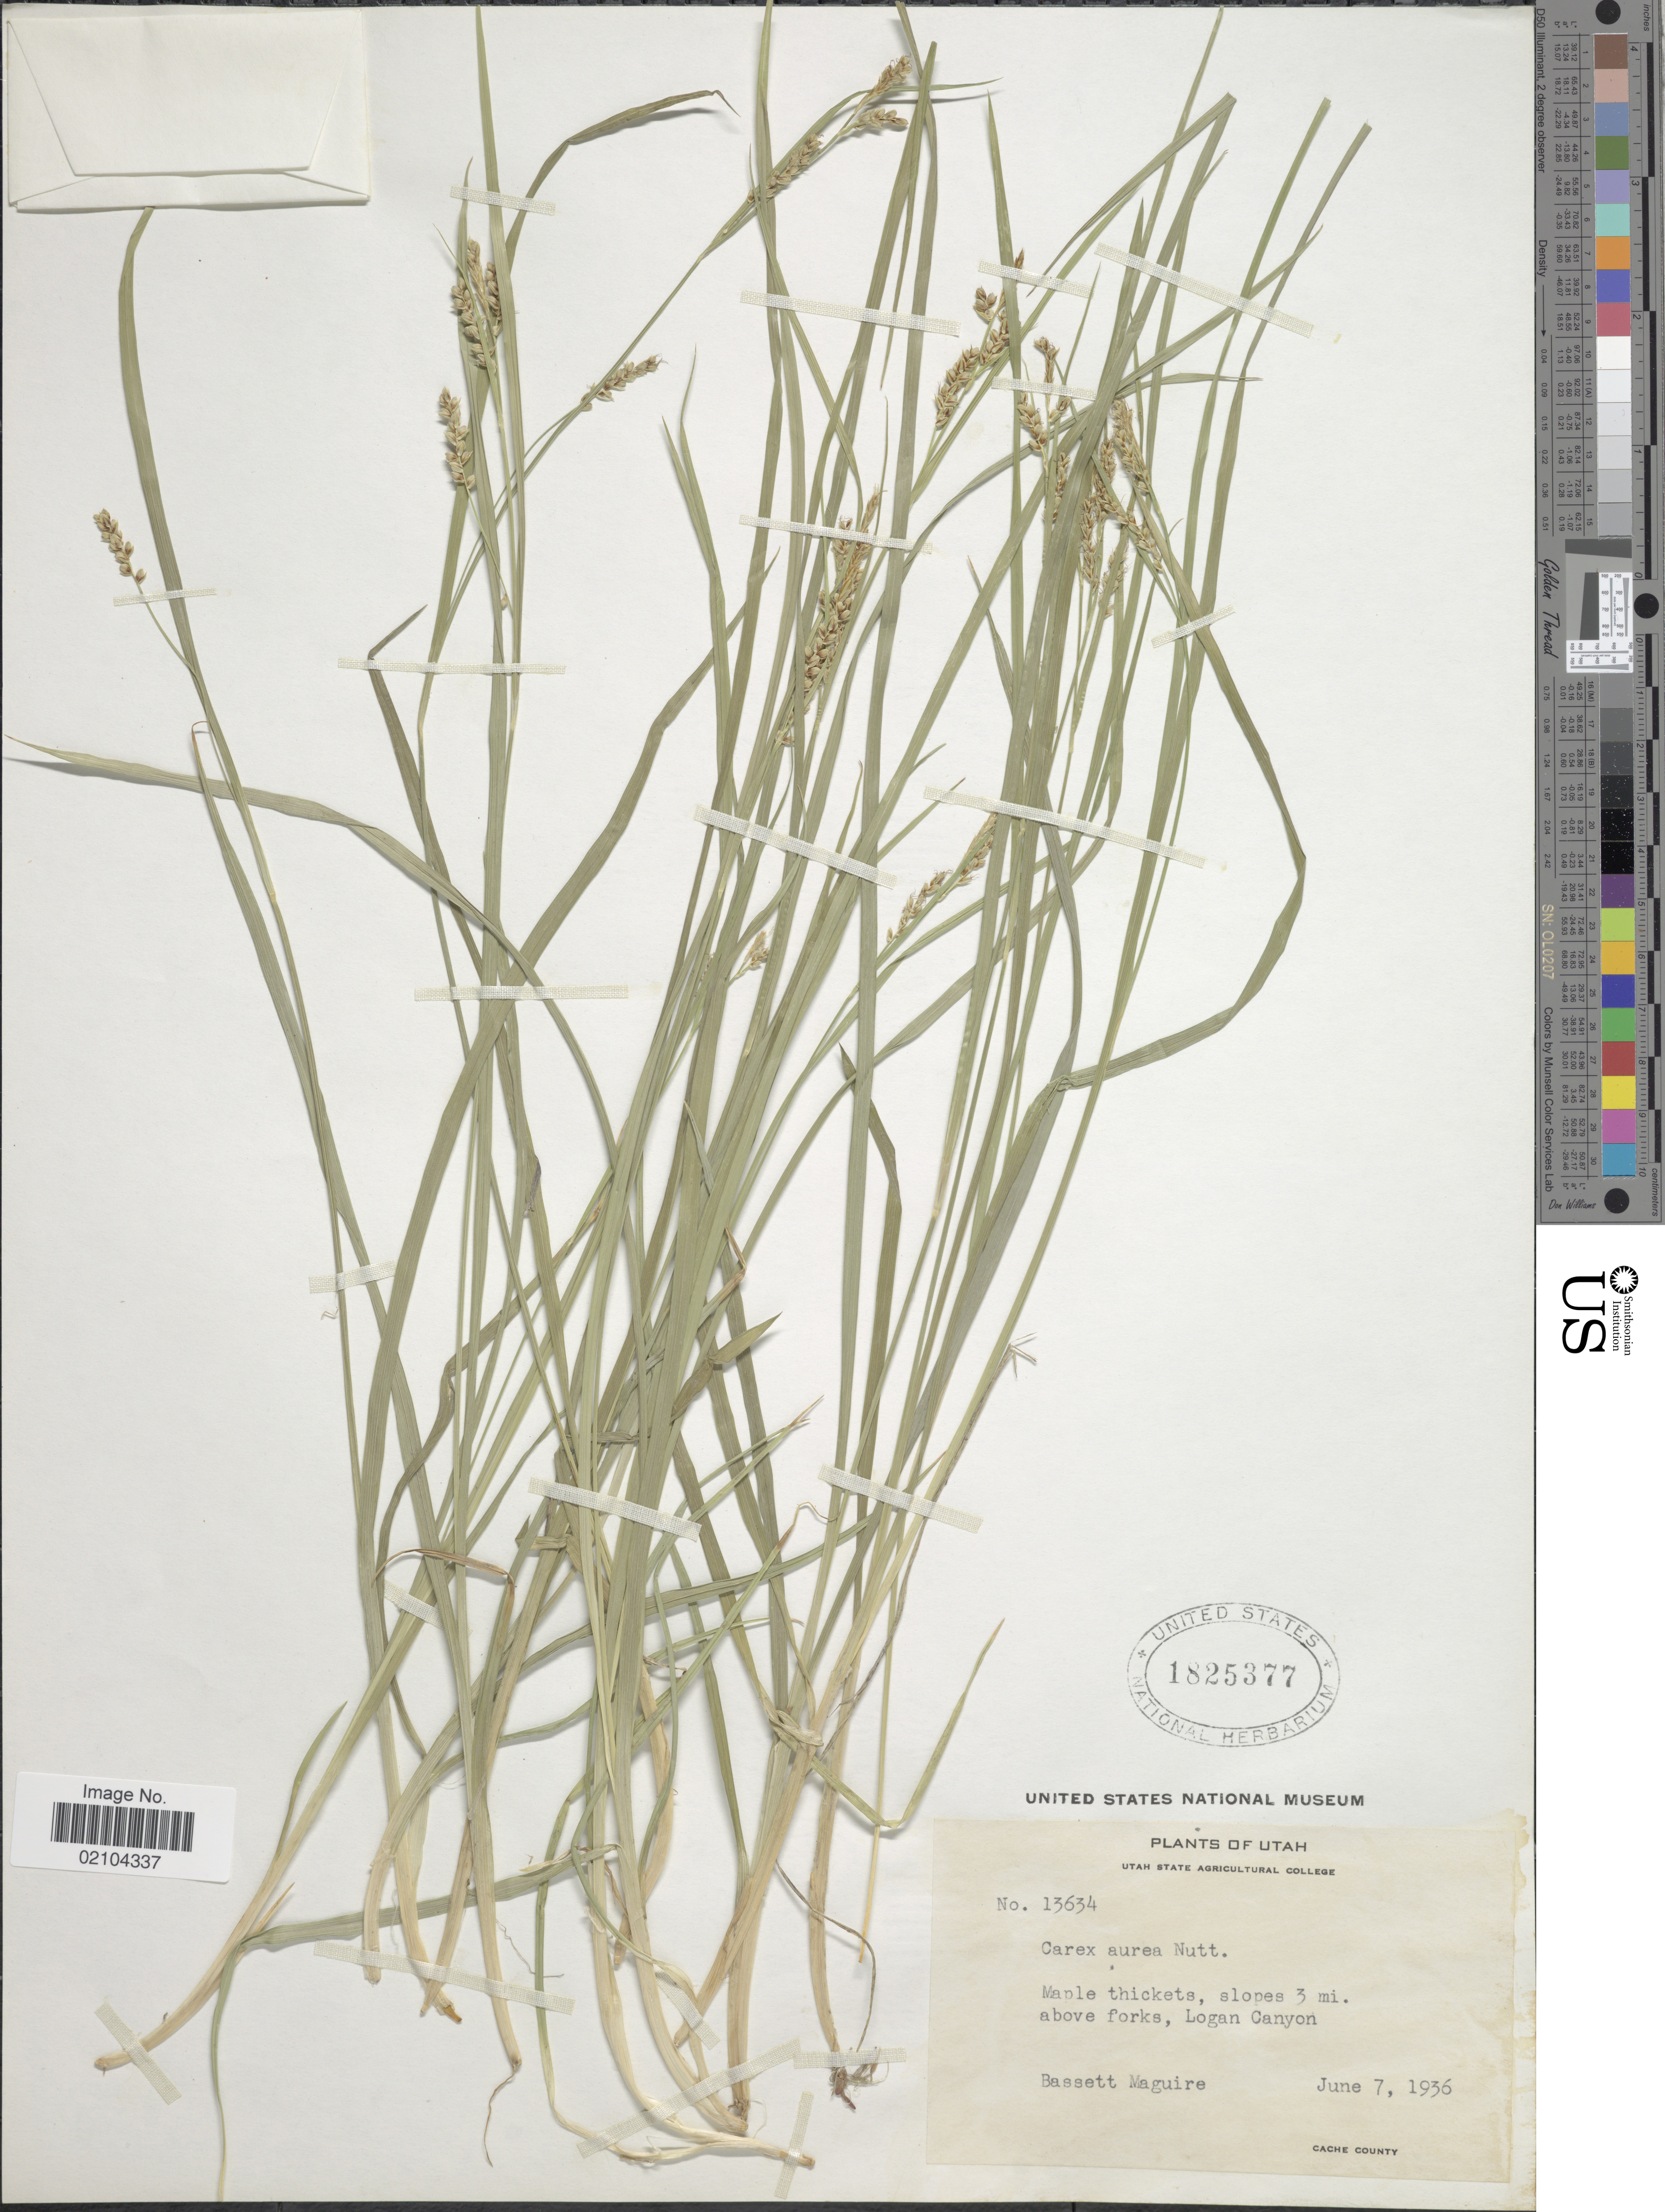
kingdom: Plantae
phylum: Tracheophyta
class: Liliopsida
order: Poales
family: Cyperaceae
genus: Carex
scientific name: Carex aurea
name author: Nutt.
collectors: B. Maguire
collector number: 13634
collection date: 1936-06-07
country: United States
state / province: Utah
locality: Utah. Maple thickets, slopes 3 mi. above forks, logan Canyon.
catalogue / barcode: US 1825377